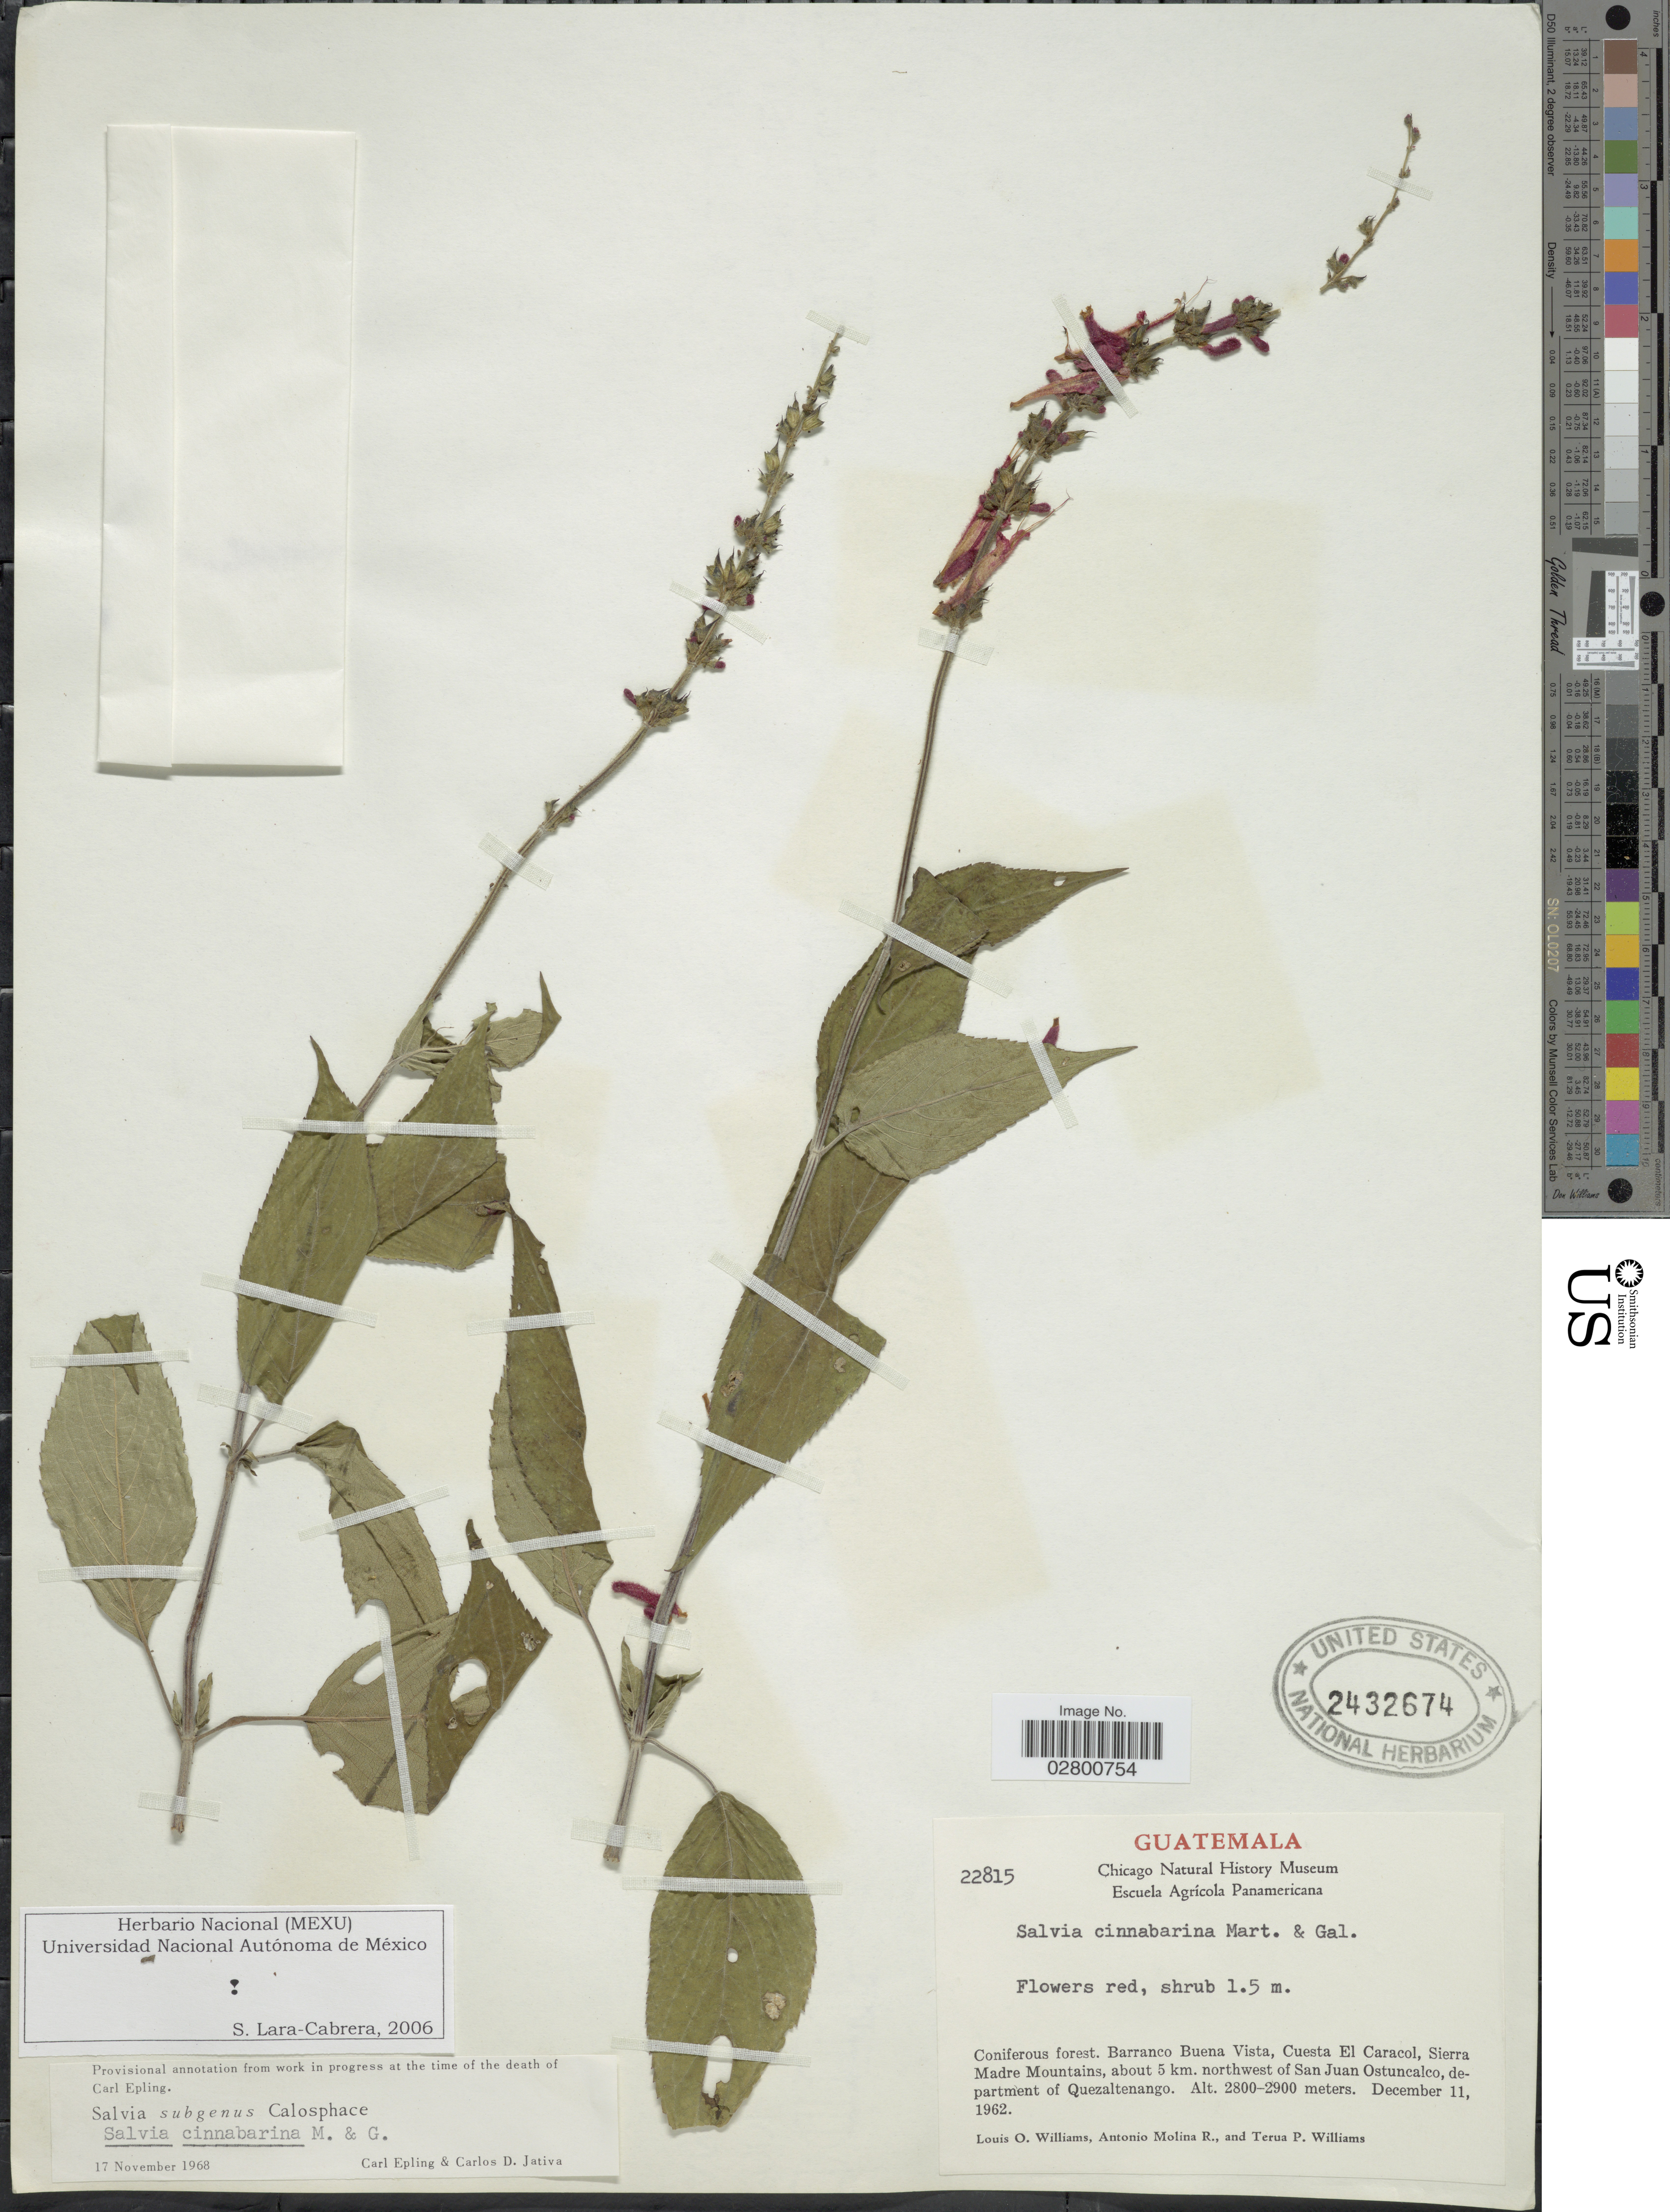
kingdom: Plantae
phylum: Tracheophyta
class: Magnoliopsida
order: Lamiales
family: Lamiaceae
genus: Salvia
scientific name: Salvia cinnabarina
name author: M. Martens & Galeotti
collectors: L. O. Williams, A. Molina R. & T. Williams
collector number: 22815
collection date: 1962-12-11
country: Guatemala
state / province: Quetzaltenango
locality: Barranco Buena Vista, Cuesta El Caracol, Sierra Madre Mountains, about 5 km. northwest of San Juan Ostuncalco, department of Quezaltenango.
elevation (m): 2800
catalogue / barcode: US 2432674